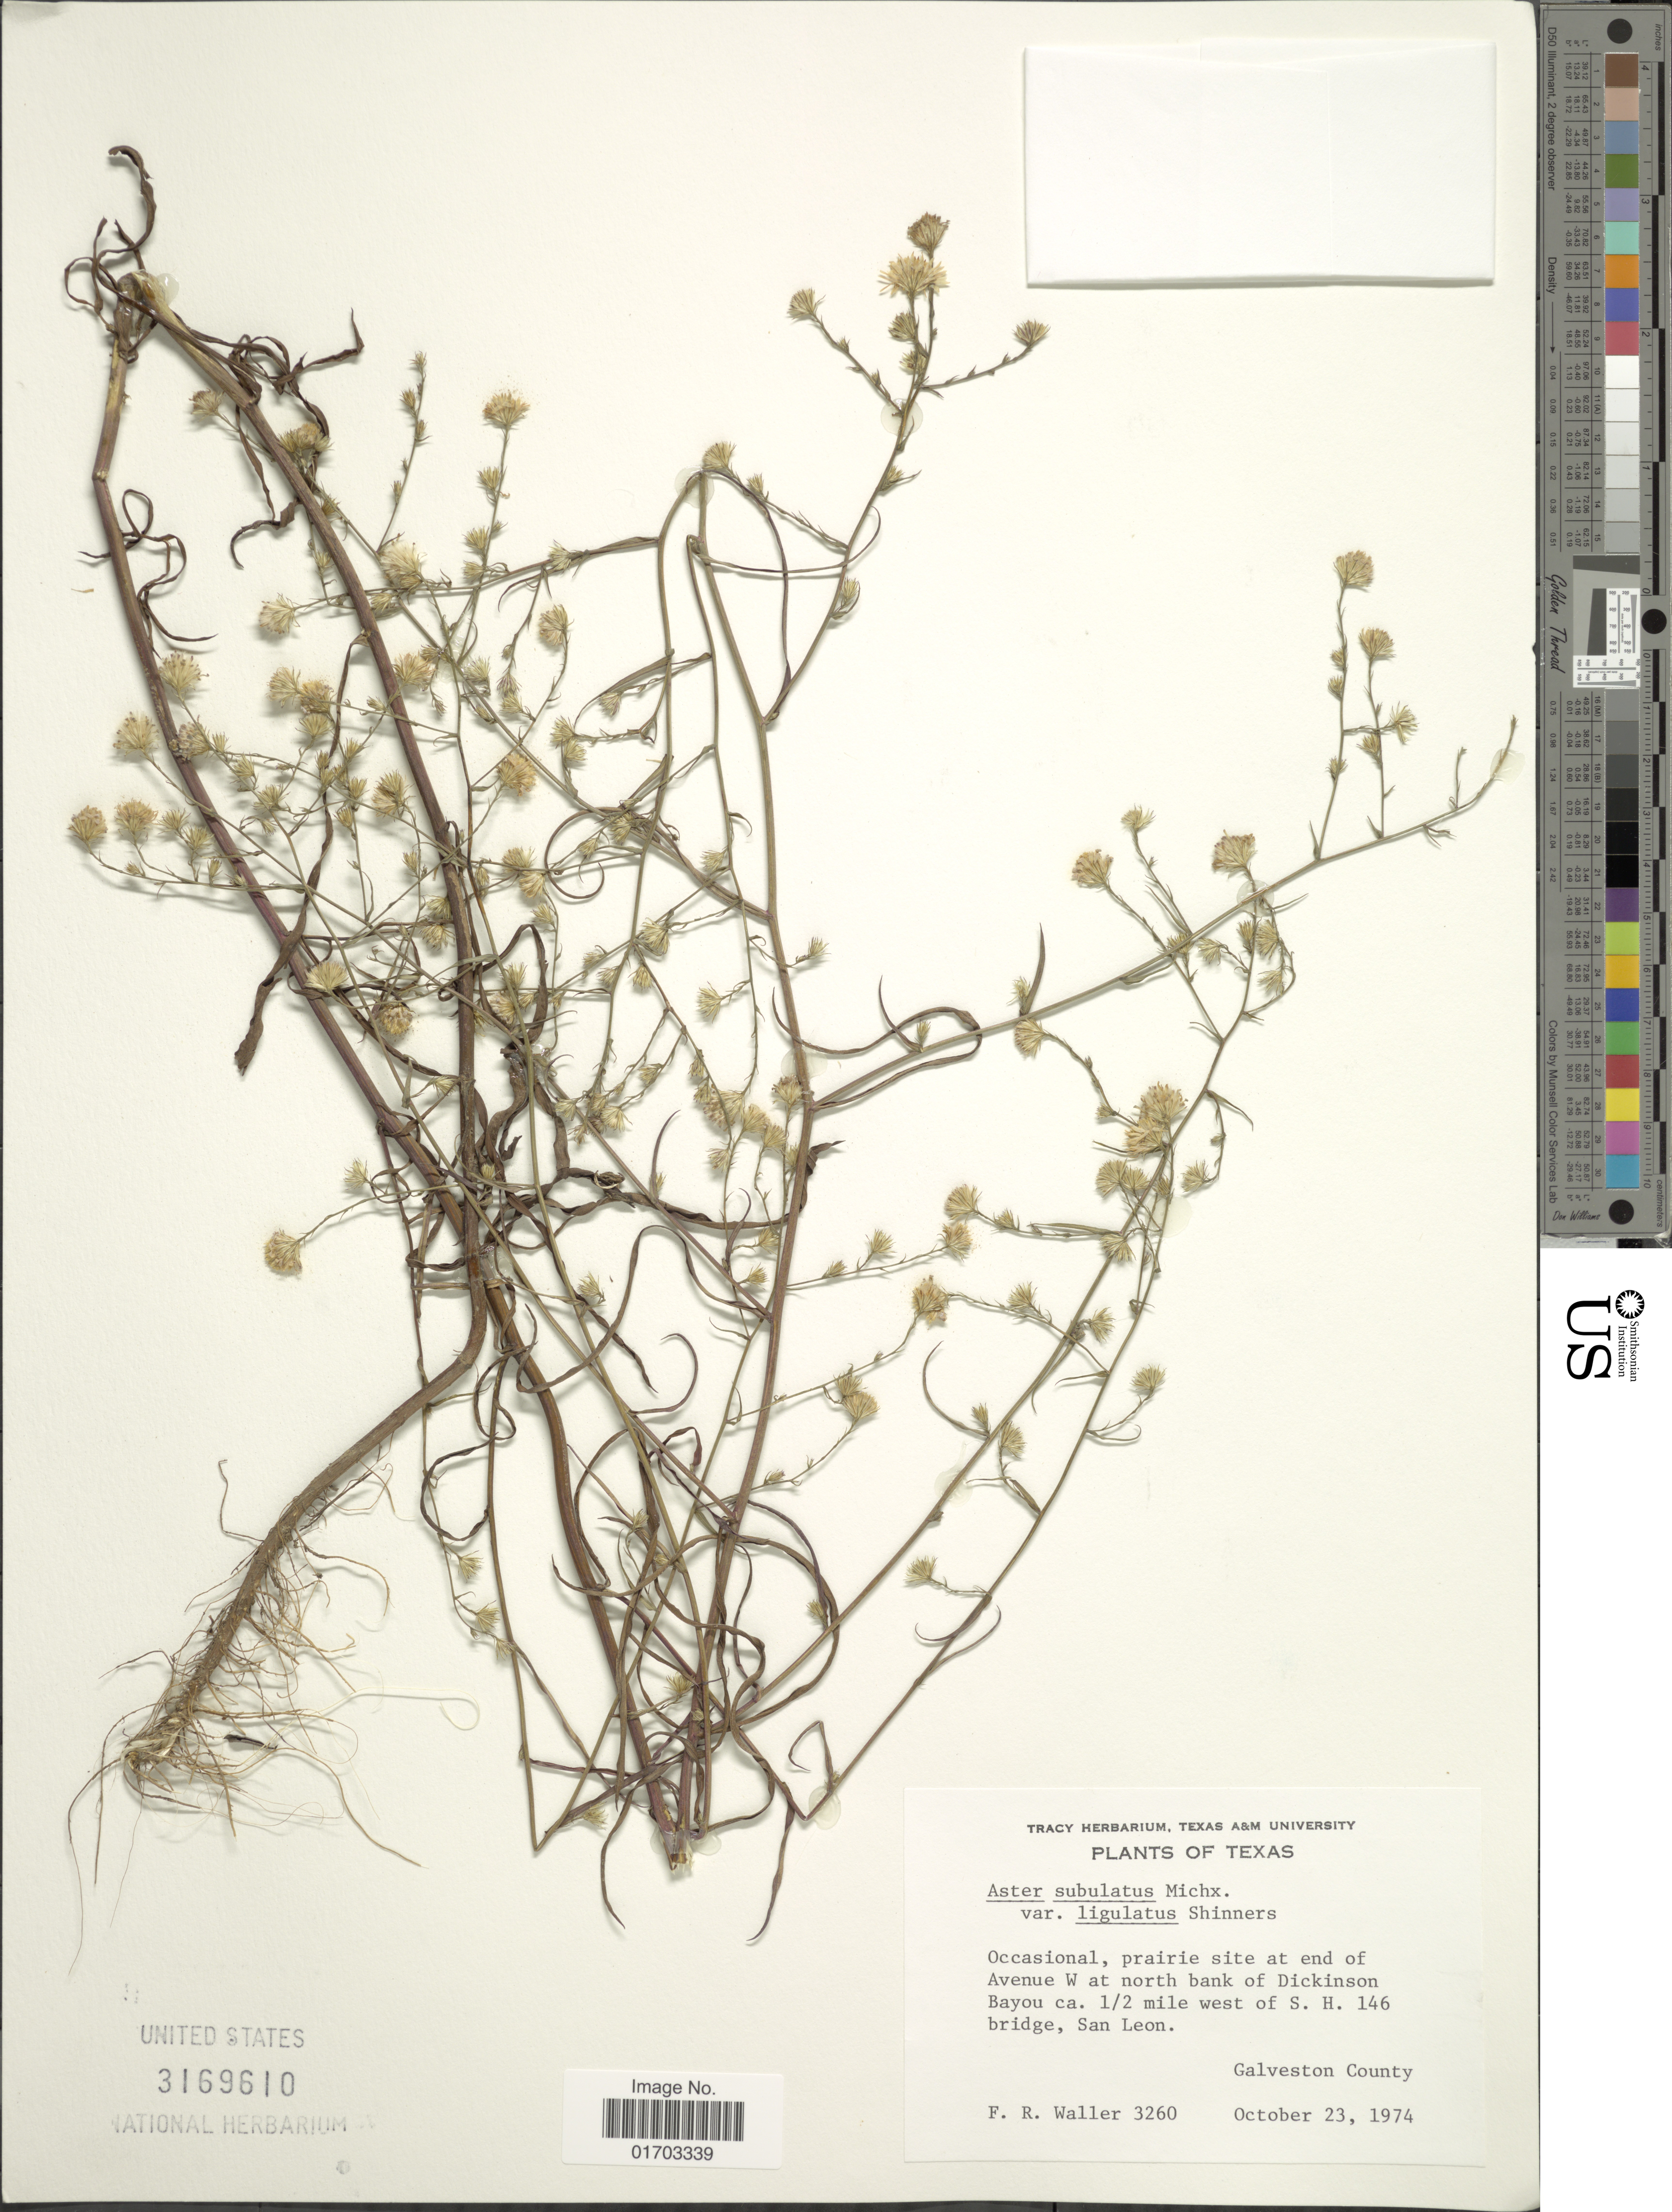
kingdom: Plantae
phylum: Tracheophyta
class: Magnoliopsida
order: Asterales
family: Asteraceae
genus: Symphyotrichum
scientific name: Symphyotrichum subulatum var. ligulatum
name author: (Shinners) S.D. Sundb.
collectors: F. R. Waller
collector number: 3260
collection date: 1974-10-23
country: United States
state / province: Texas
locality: Prairie site at end of Avenue W at north bank of Dickinson Bayou ca. 1/ mile west of S. H. 146 bridge, San Leon, Galveston County.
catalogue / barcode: US 3169610